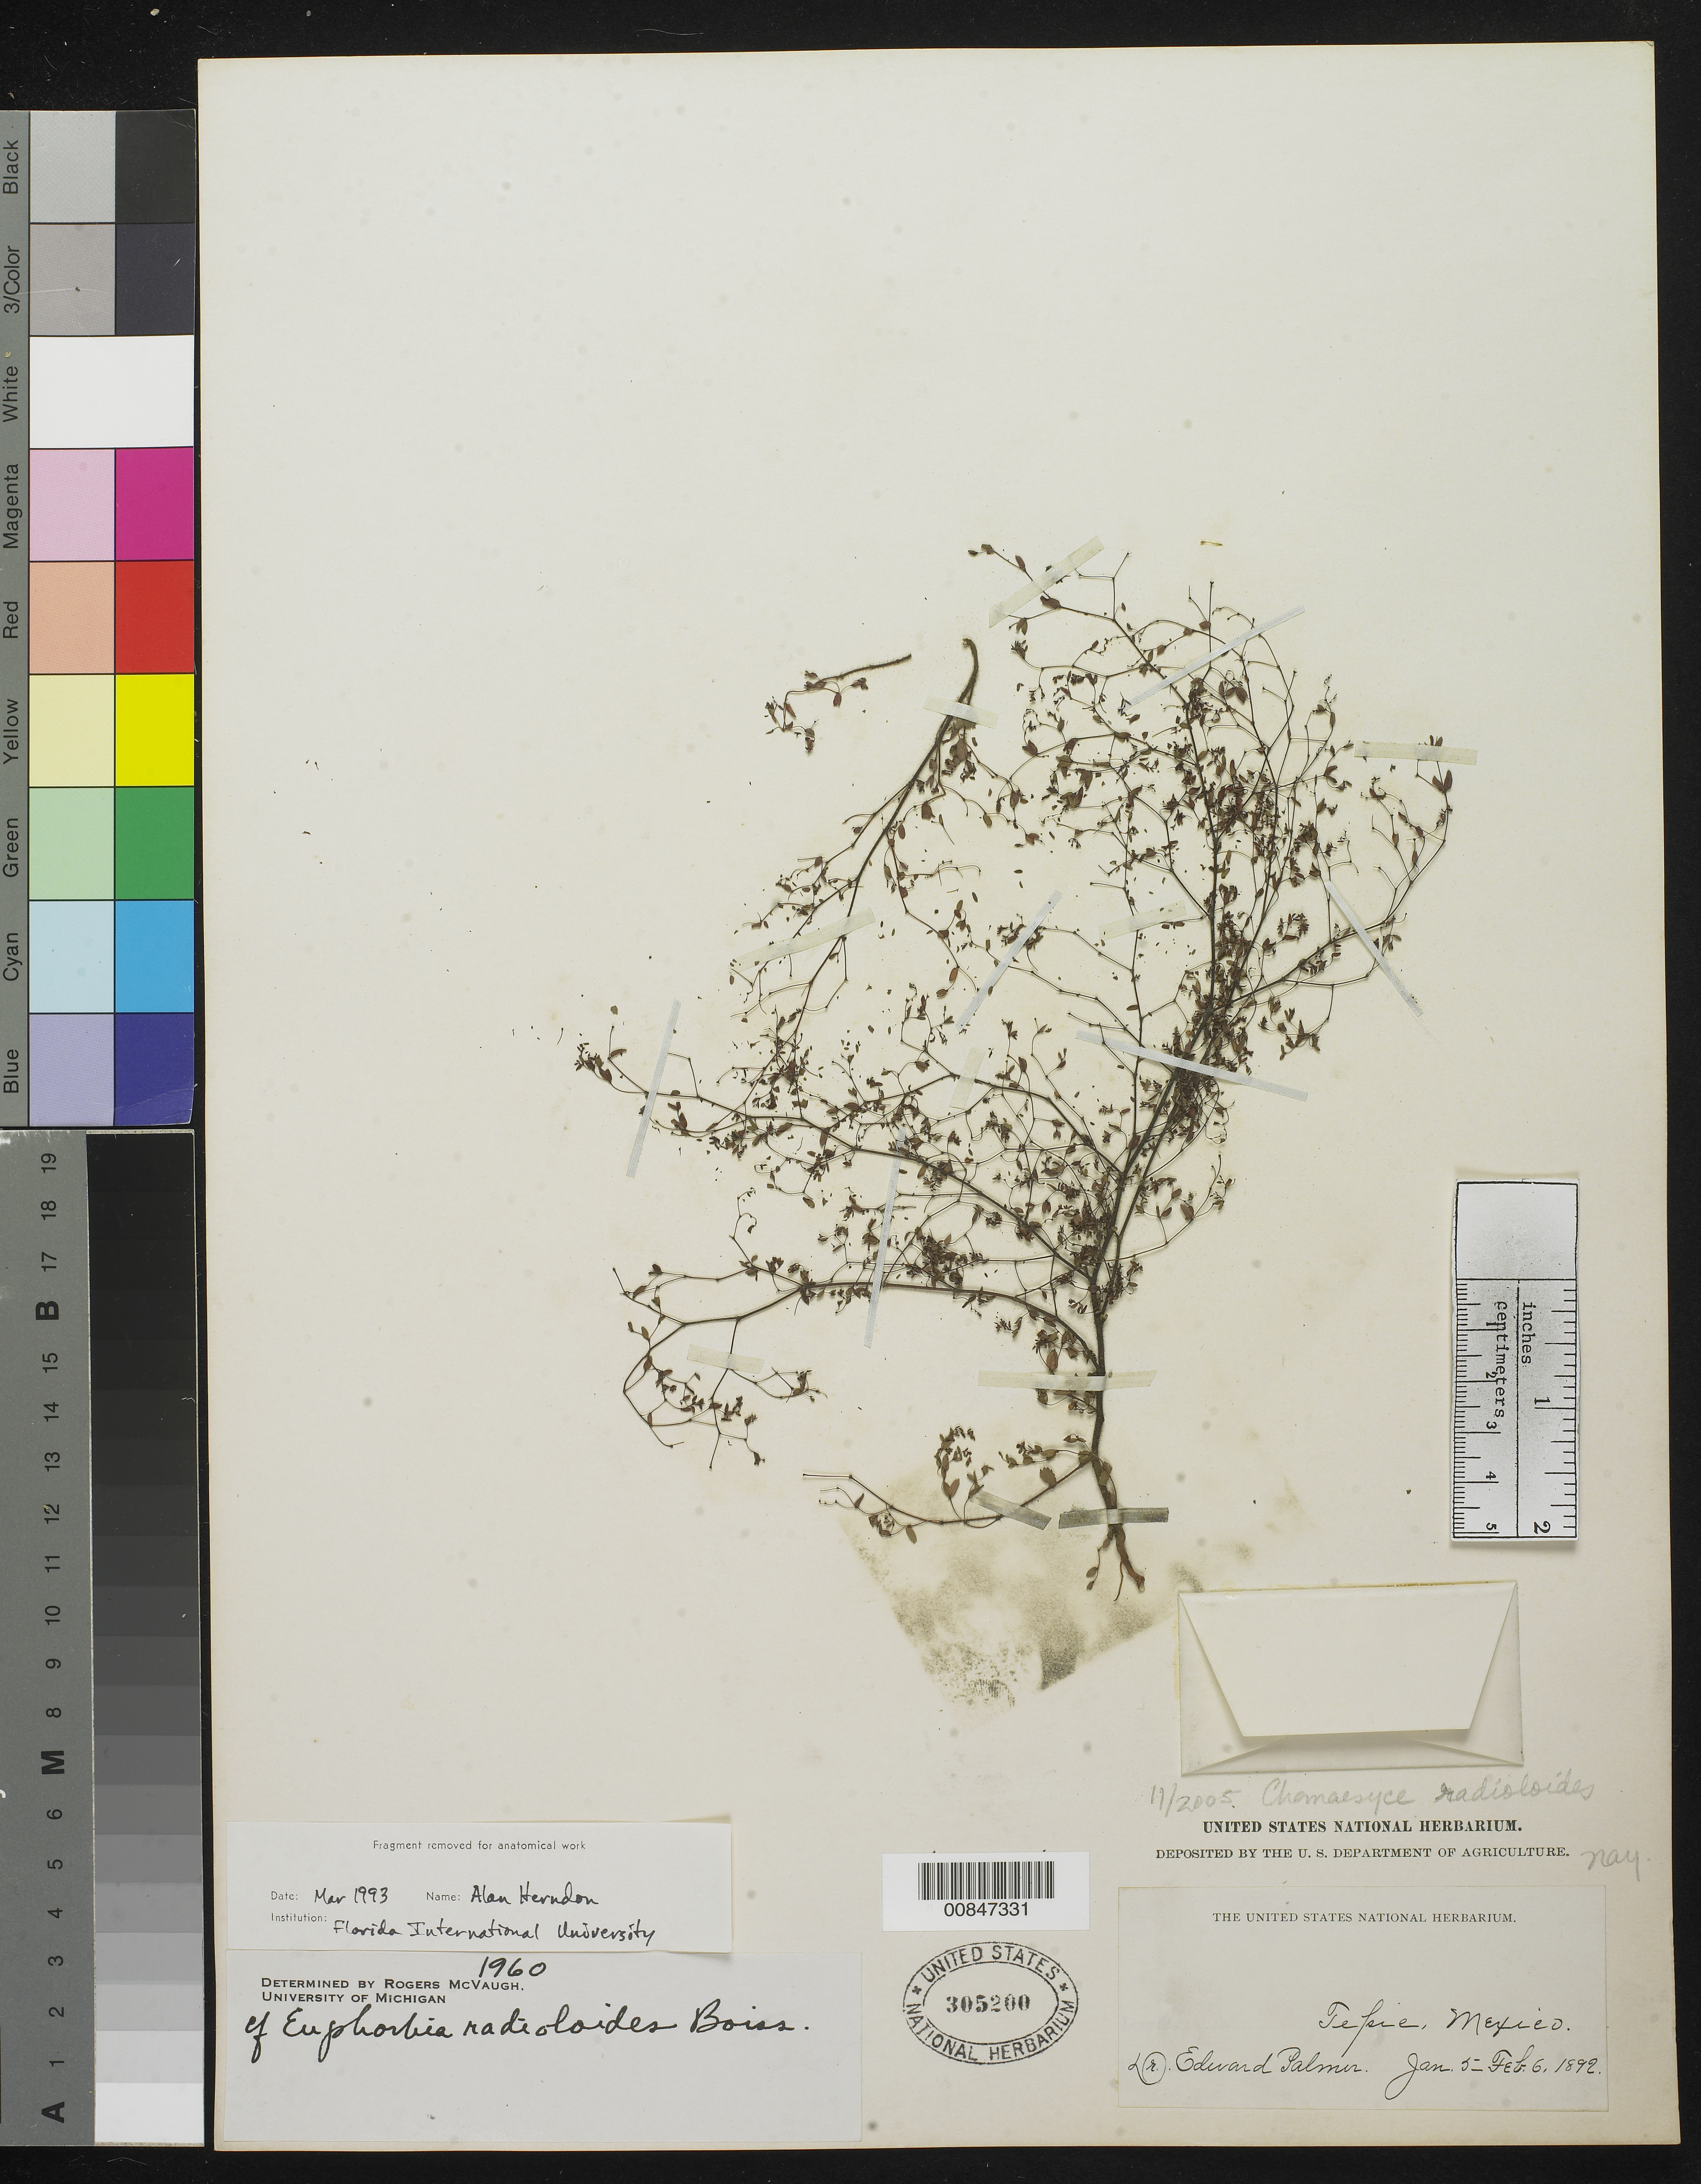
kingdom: Plantae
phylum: Tracheophyta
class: Magnoliopsida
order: Malpighiales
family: Euphorbiaceae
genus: Euphorbia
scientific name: Euphorbia radioloides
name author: Boiss.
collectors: E. Palmer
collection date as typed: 05 Jan 1892 to 06 Feb 1892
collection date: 1892-01-05/1892-02-06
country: Mexico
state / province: Nayarit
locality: Tepic, Nayarit.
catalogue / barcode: US 305200